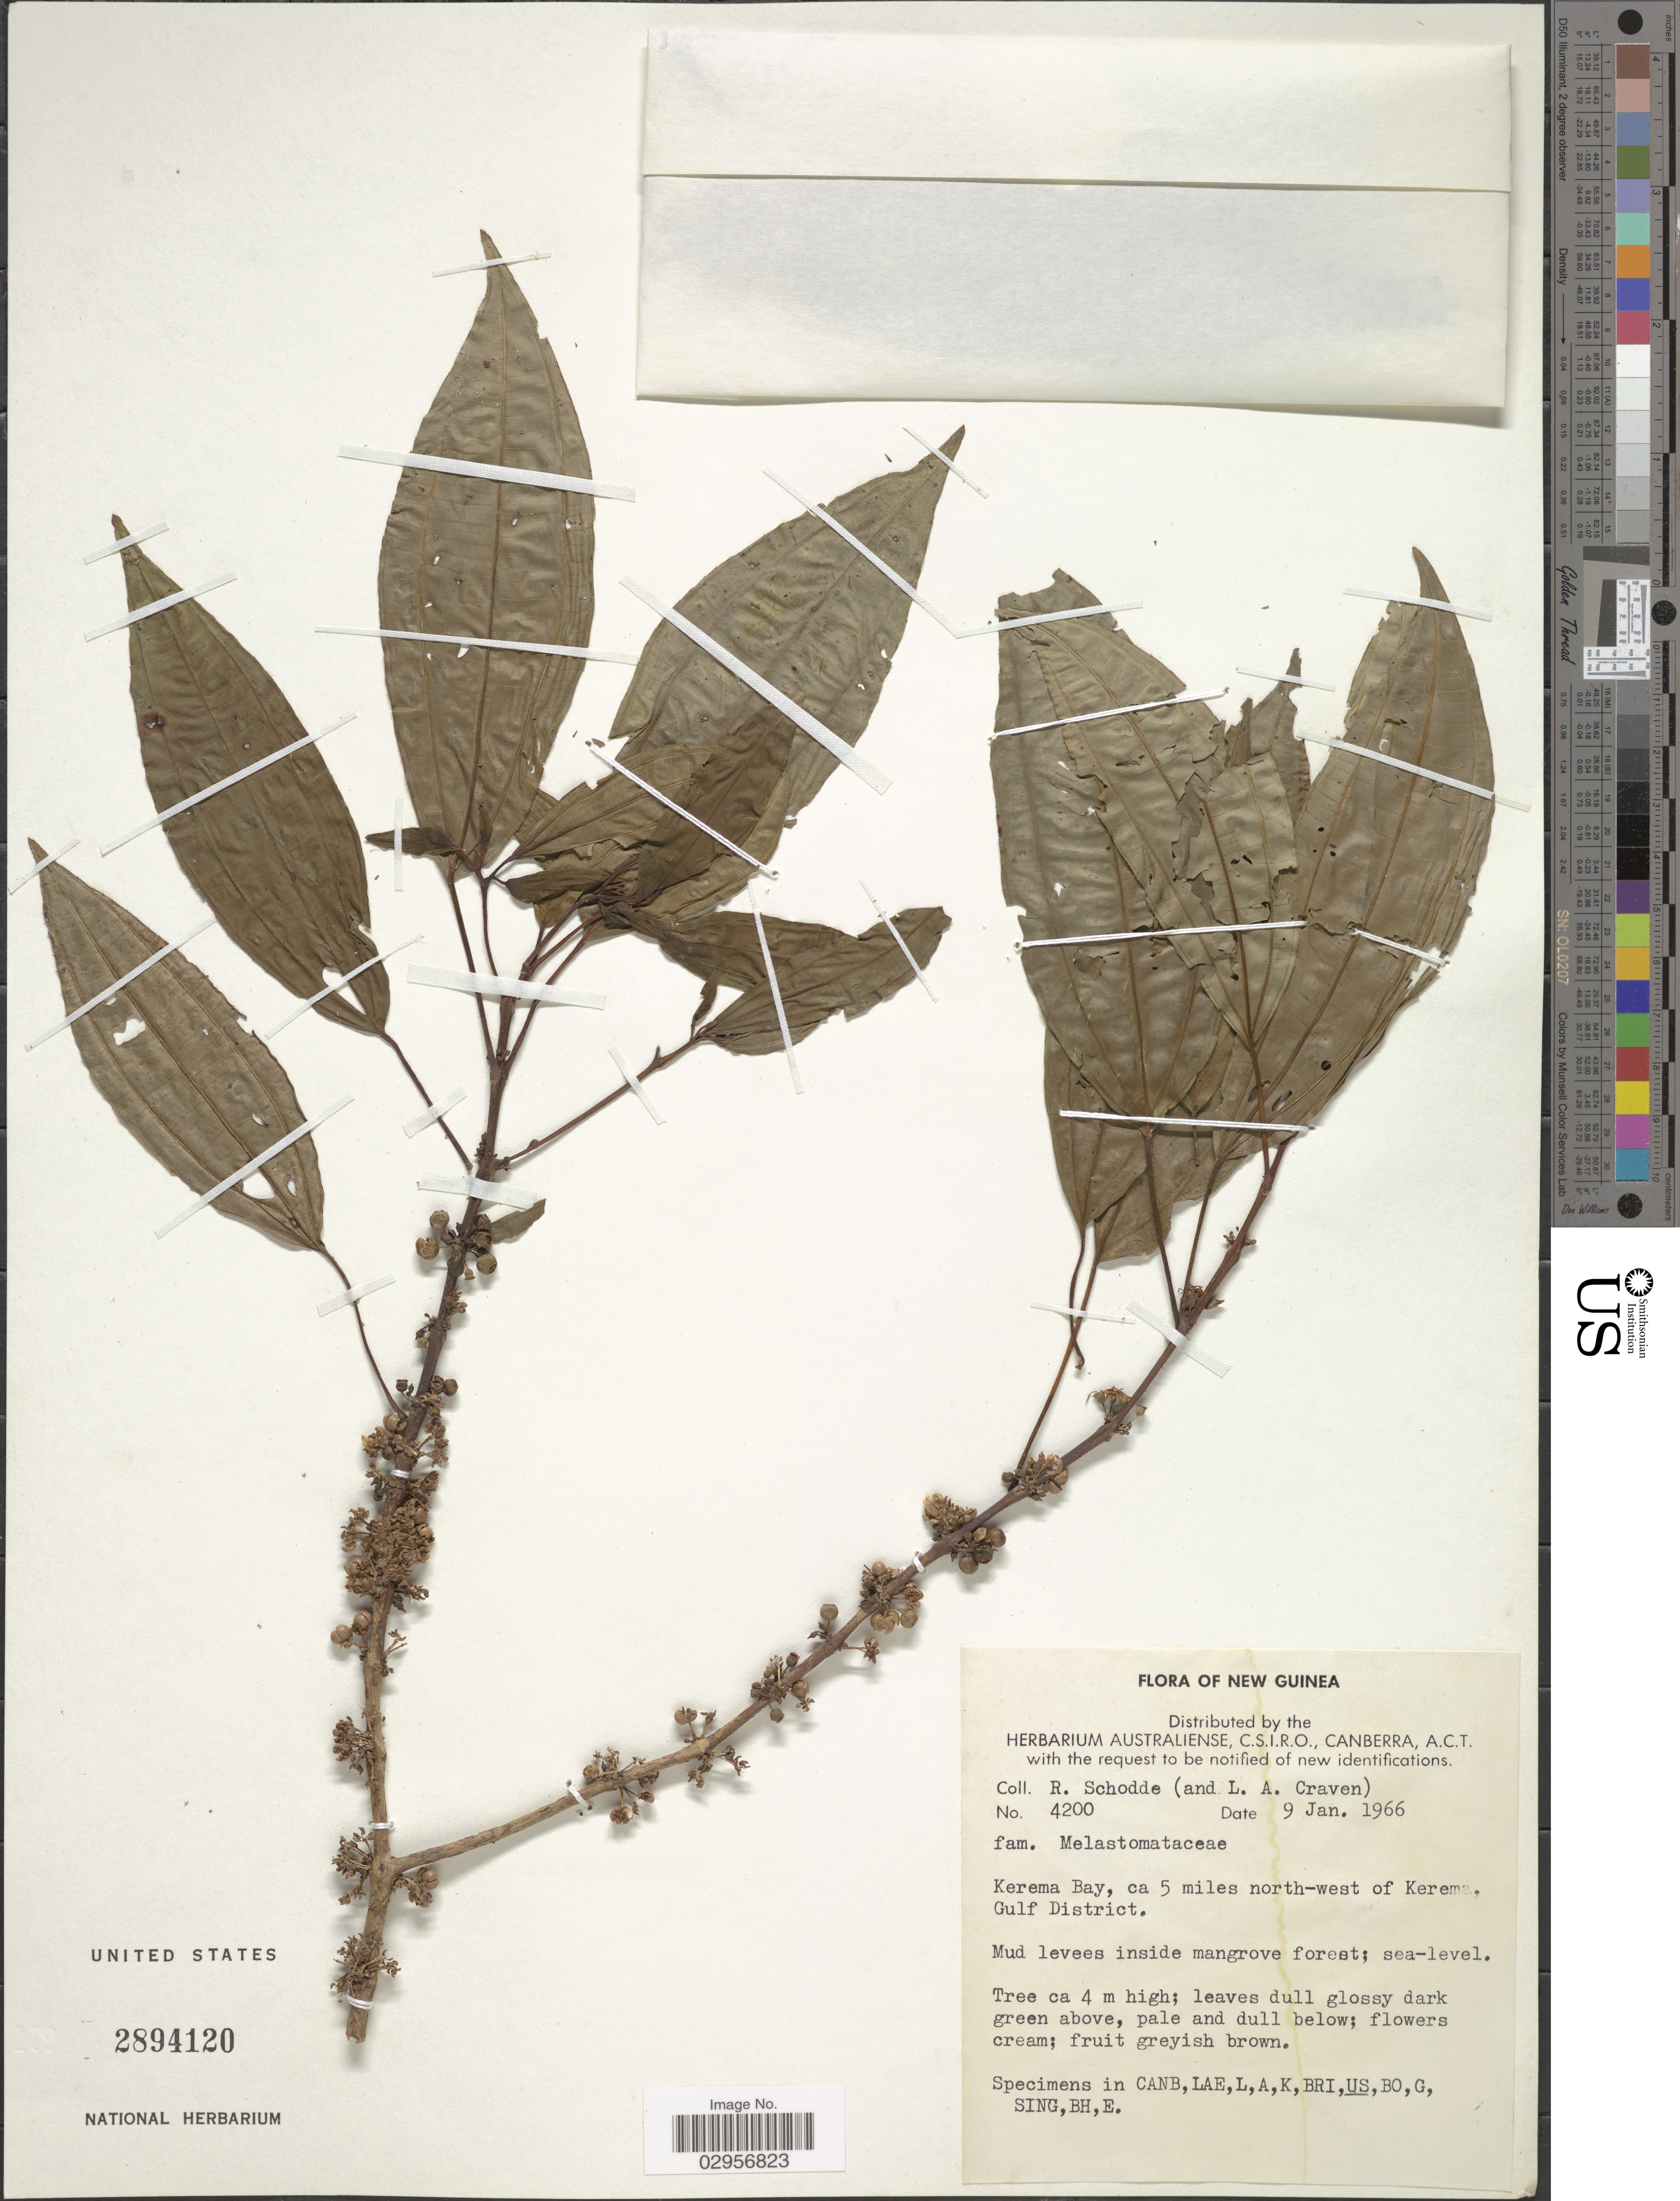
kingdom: Plantae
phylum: Tracheophyta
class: Magnoliopsida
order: Myrtales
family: Melastomataceae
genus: Ochthocharis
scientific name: Ochthocharis bornensis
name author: Blume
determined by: Hansen, C.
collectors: R. Schodde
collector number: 4200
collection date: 1966-01-09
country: Papua New Guinea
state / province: Gulf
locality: New Guinea, Kerema Bay, ca 5 miles north-west of Kerema, Gulf District.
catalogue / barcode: US 2894120